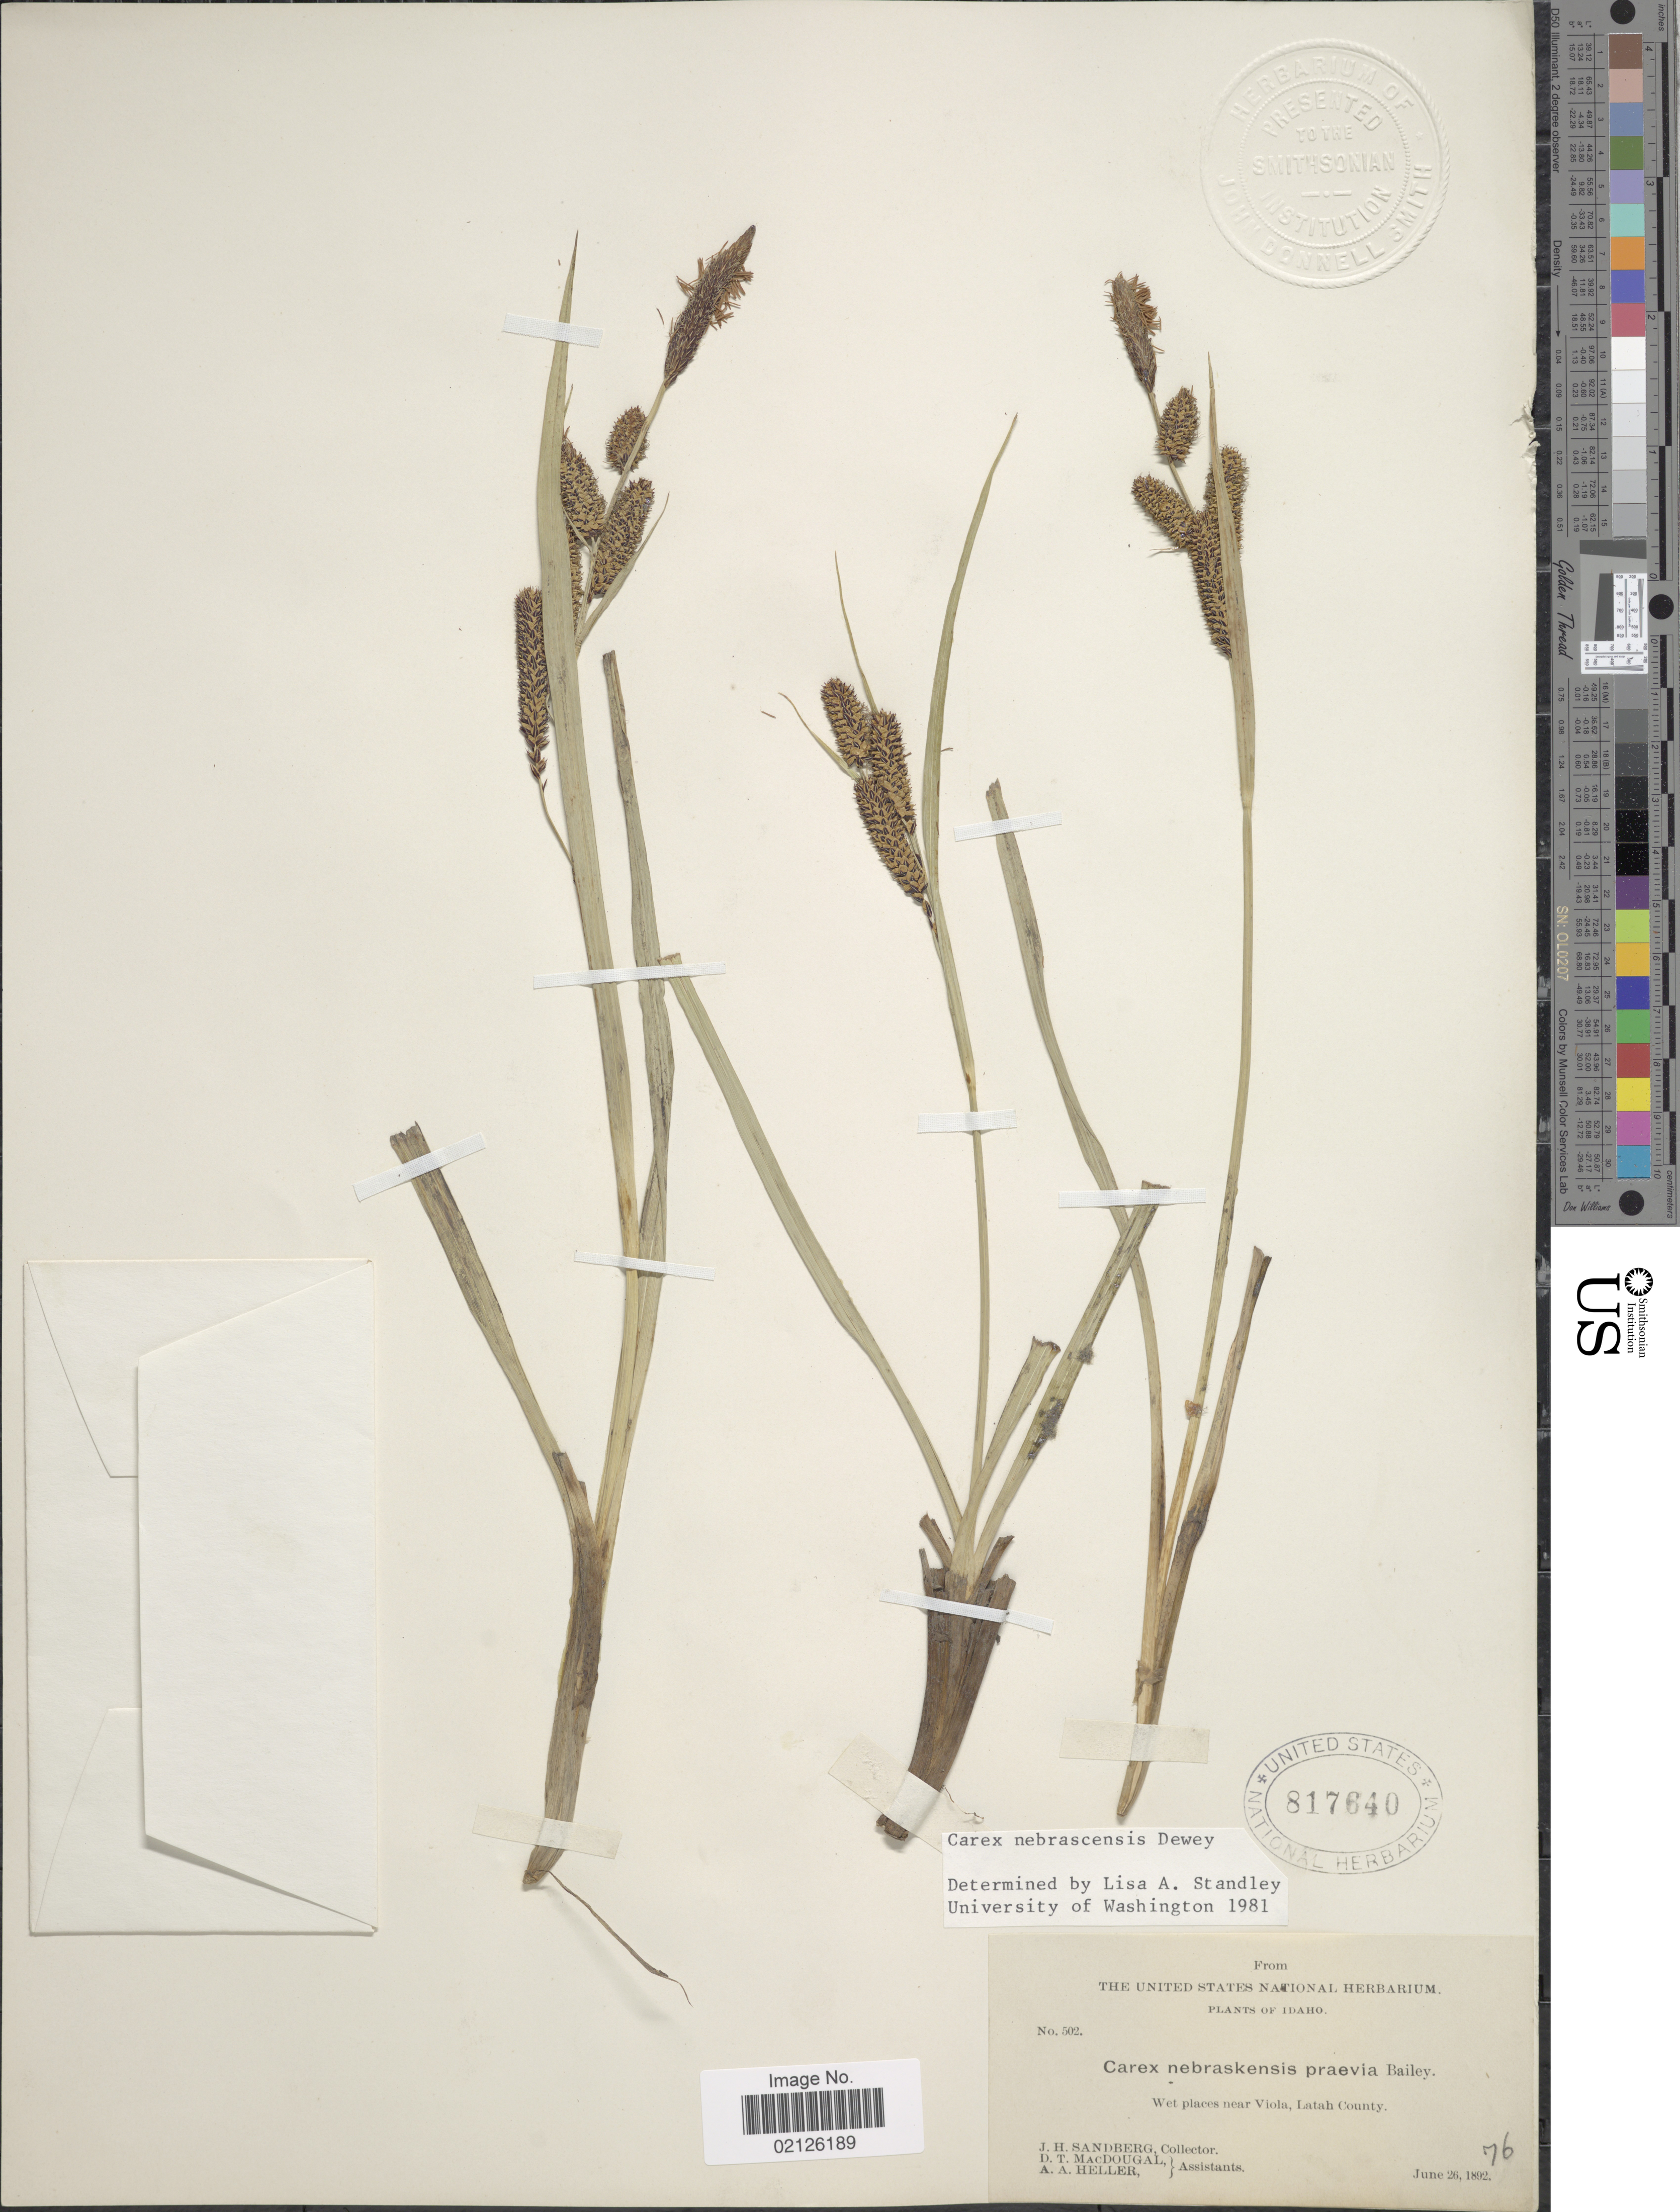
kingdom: Plantae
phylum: Tracheophyta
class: Liliopsida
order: Poales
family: Cyperaceae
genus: Carex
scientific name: Carex nebrascensis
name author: Dewey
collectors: J. H. Sandberg, D. T. MacDougal & A. A. Heller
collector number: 502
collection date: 1892-06-26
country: United States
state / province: Idaho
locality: Wet places near Viola, Latah County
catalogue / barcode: US 817640